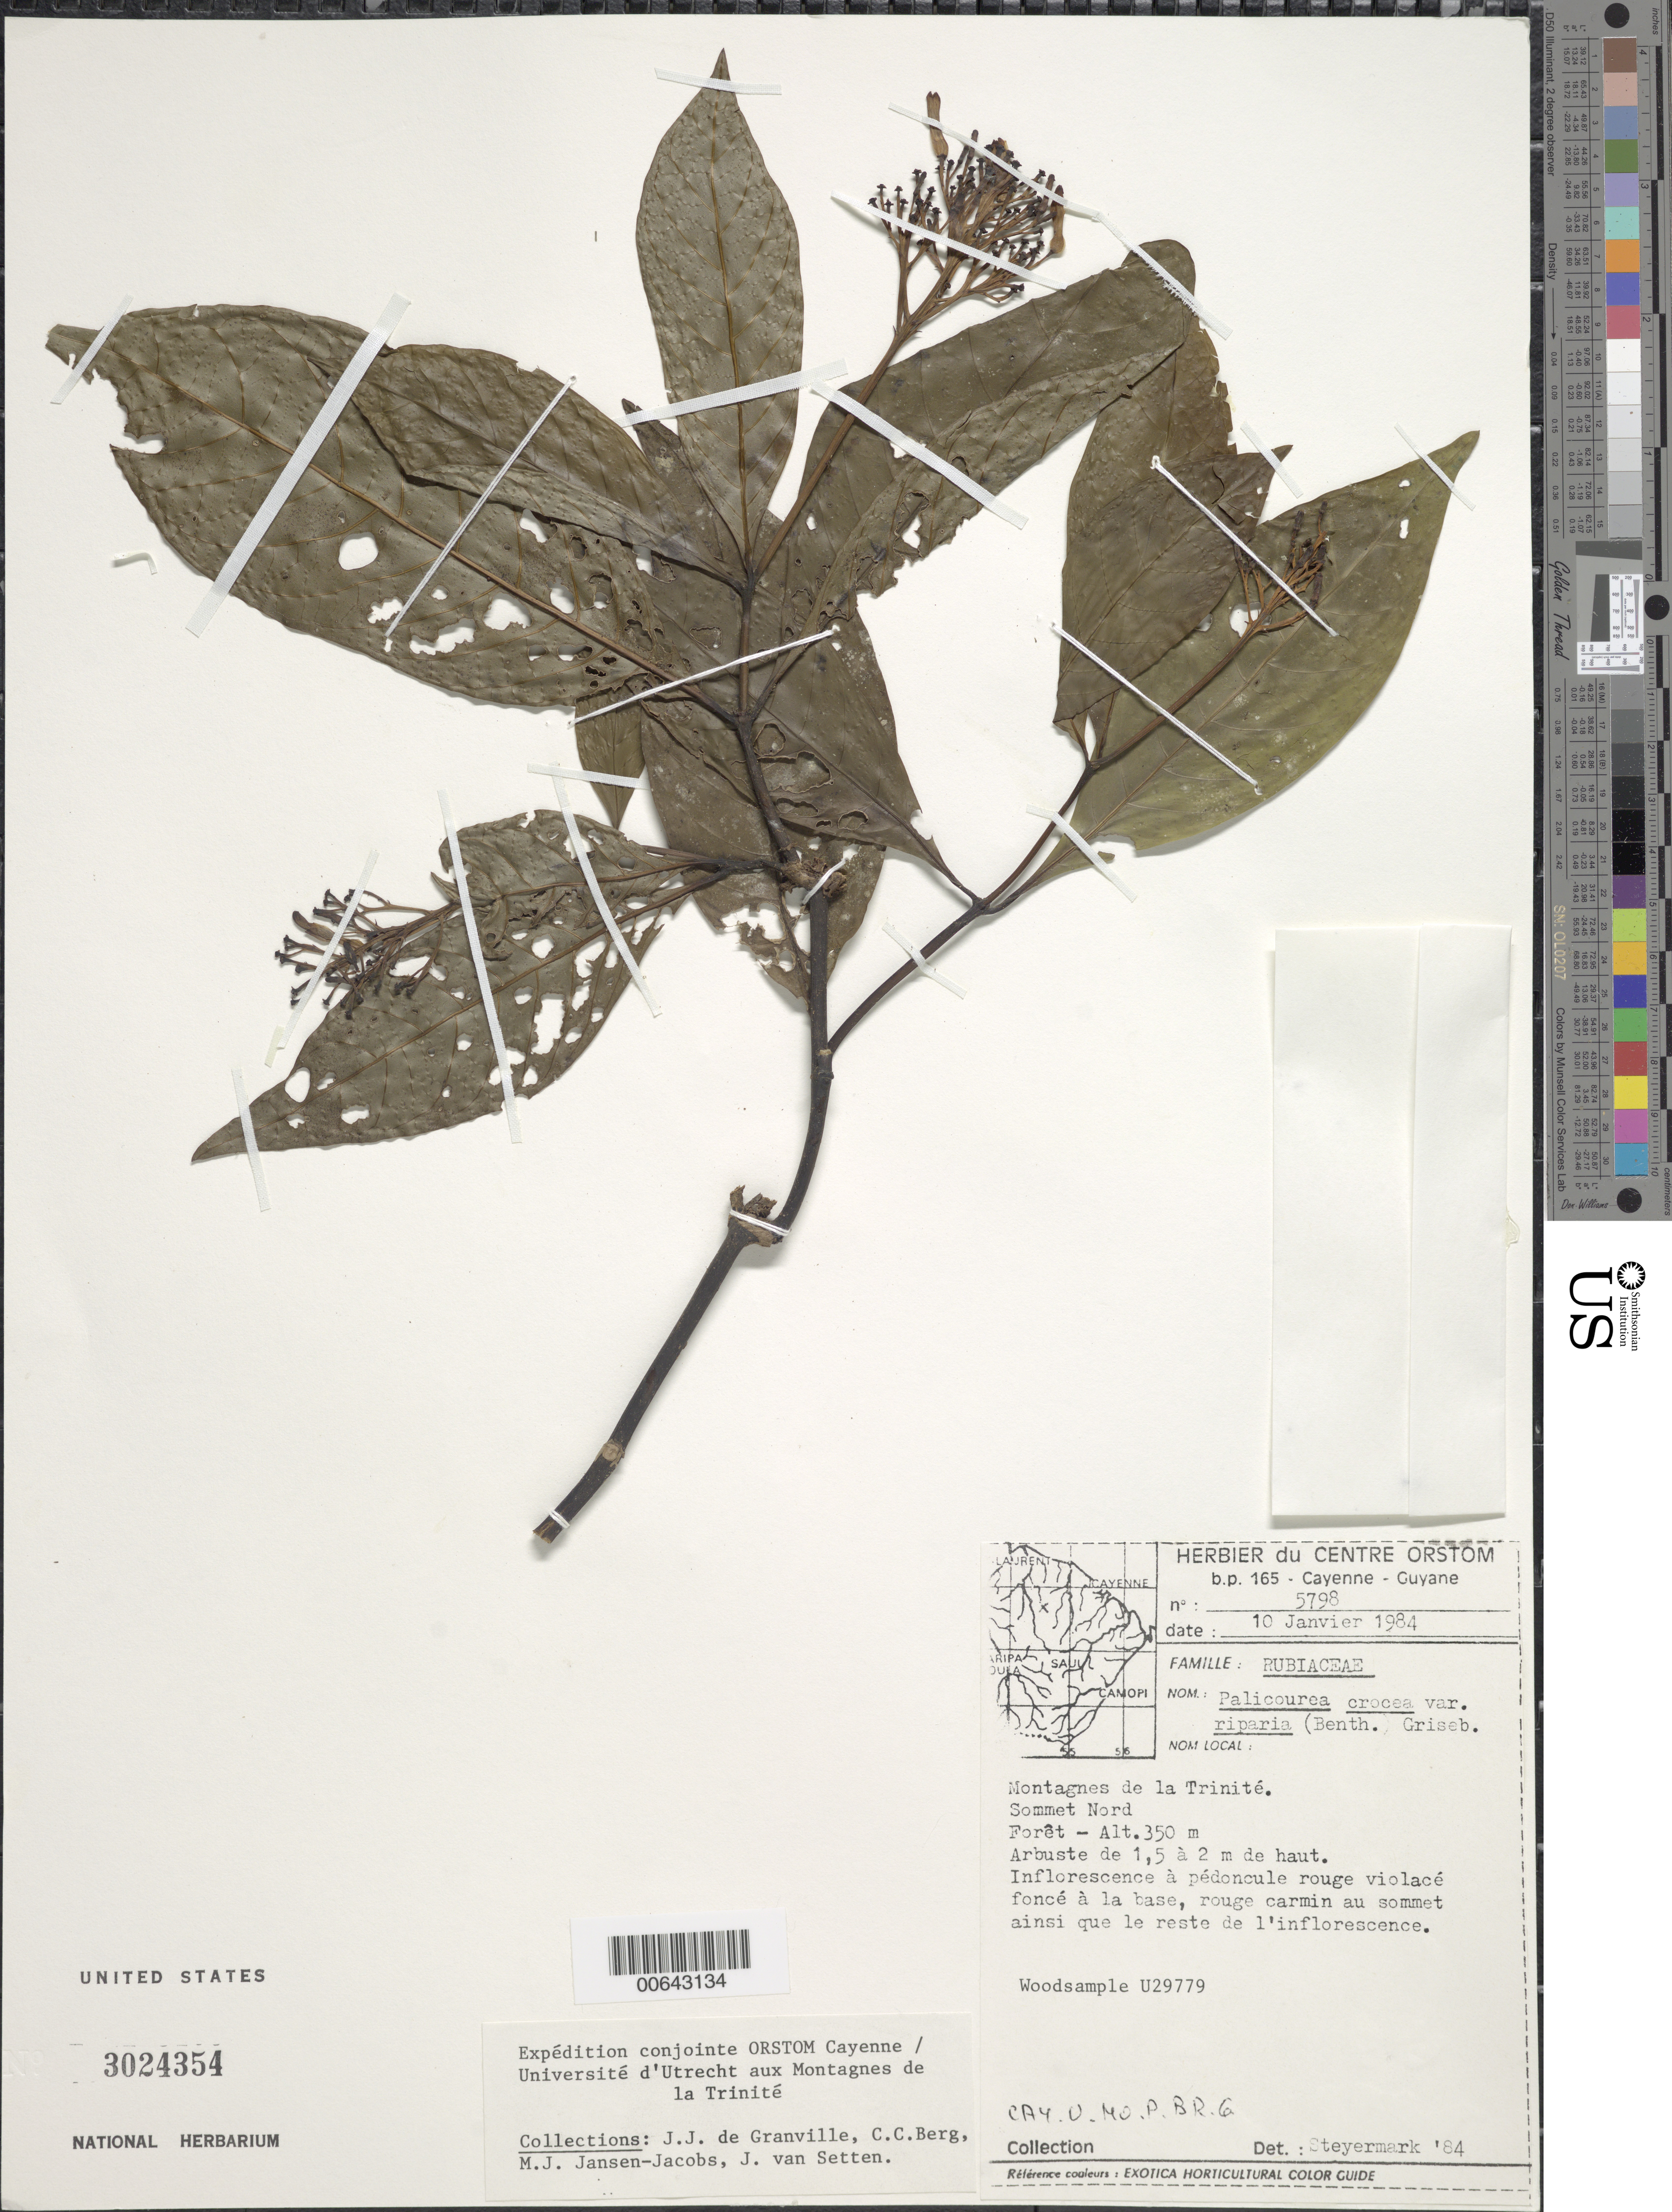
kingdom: Plantae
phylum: Tracheophyta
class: Magnoliopsida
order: Gentianales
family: Rubiaceae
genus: Palicourea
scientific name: Palicourea crocea var. riparia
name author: (Benth.) Griseb.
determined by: Steyermark, Julian A., (VEN)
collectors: J.-J. de Granville, C. C. Berg, M. J. Jansen-Jacobs & J. van Setten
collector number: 5798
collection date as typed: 10-Jan-84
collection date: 1984-01-10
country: French Guiana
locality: Montagnes de la Trinité, sommet Nord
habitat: Forest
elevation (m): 350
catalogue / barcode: US 3024354